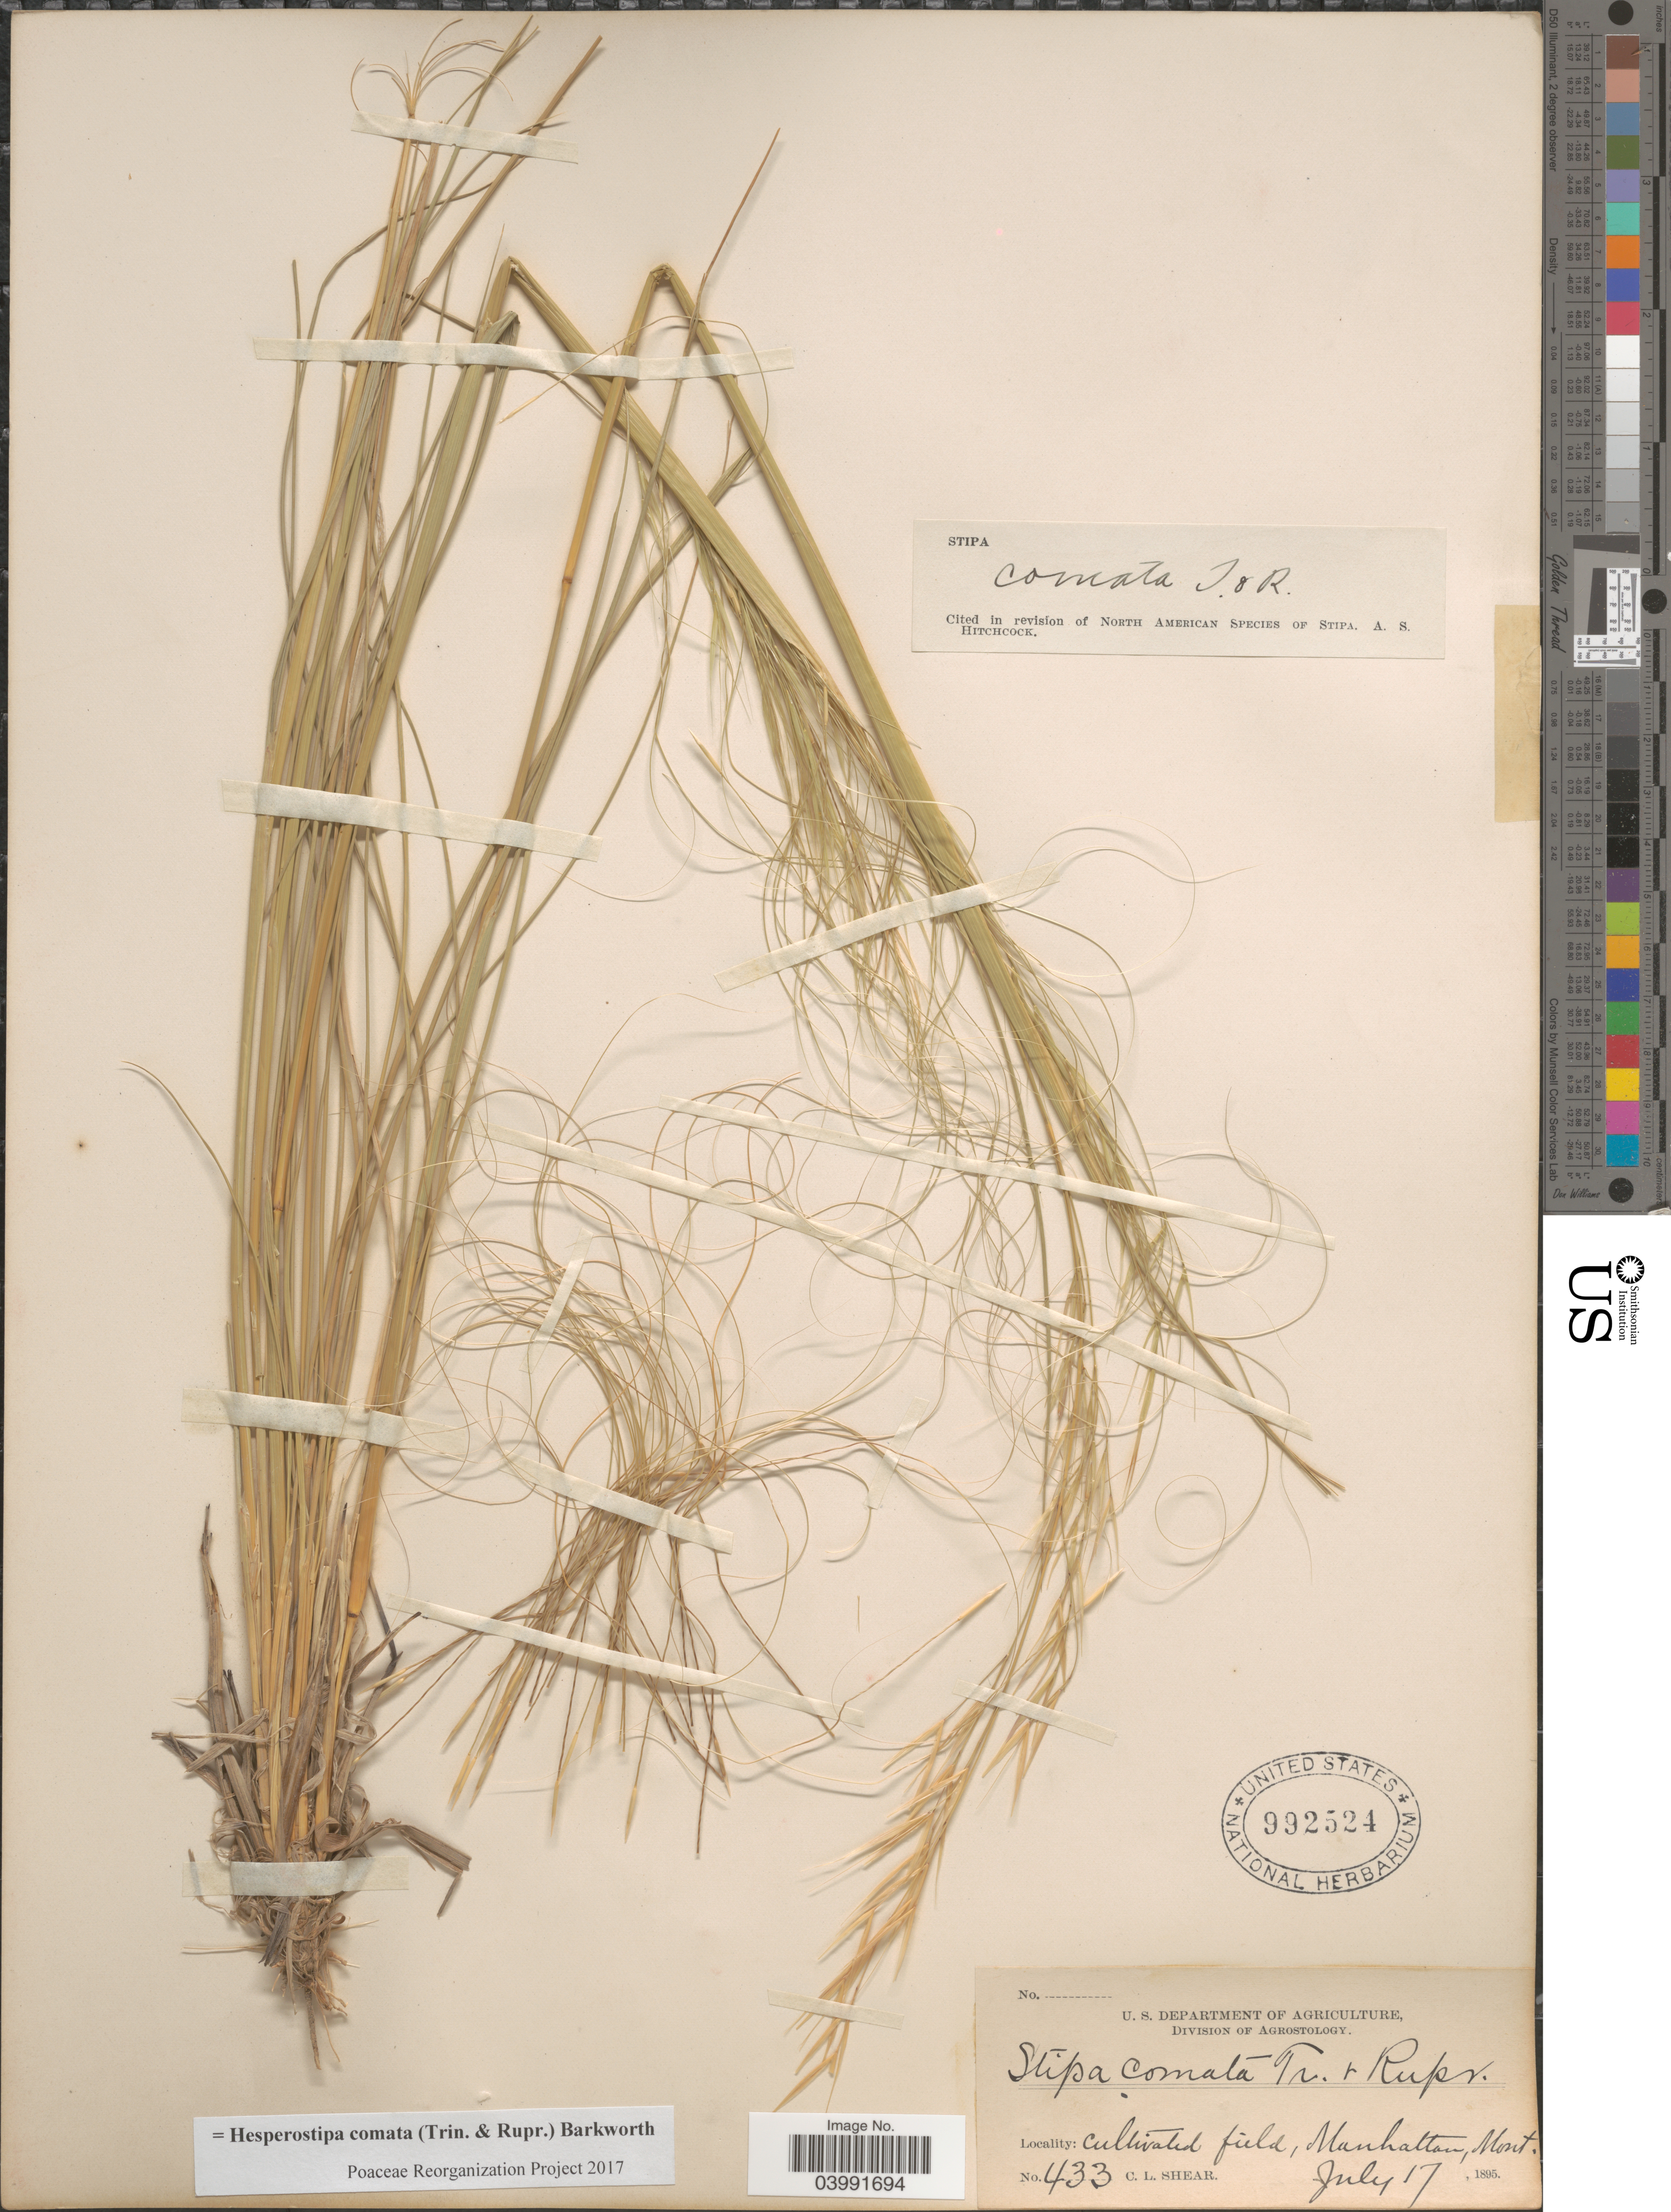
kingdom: Plantae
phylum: Tracheophyta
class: Liliopsida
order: Poales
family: Poaceae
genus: Hesperostipa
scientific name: Hesperostipa comata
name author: (Trin. & Rupr.) Barkworth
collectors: C. L. Shear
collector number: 433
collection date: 1895-07-17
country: United States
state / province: Montana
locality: Manhattan.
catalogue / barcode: US 992524